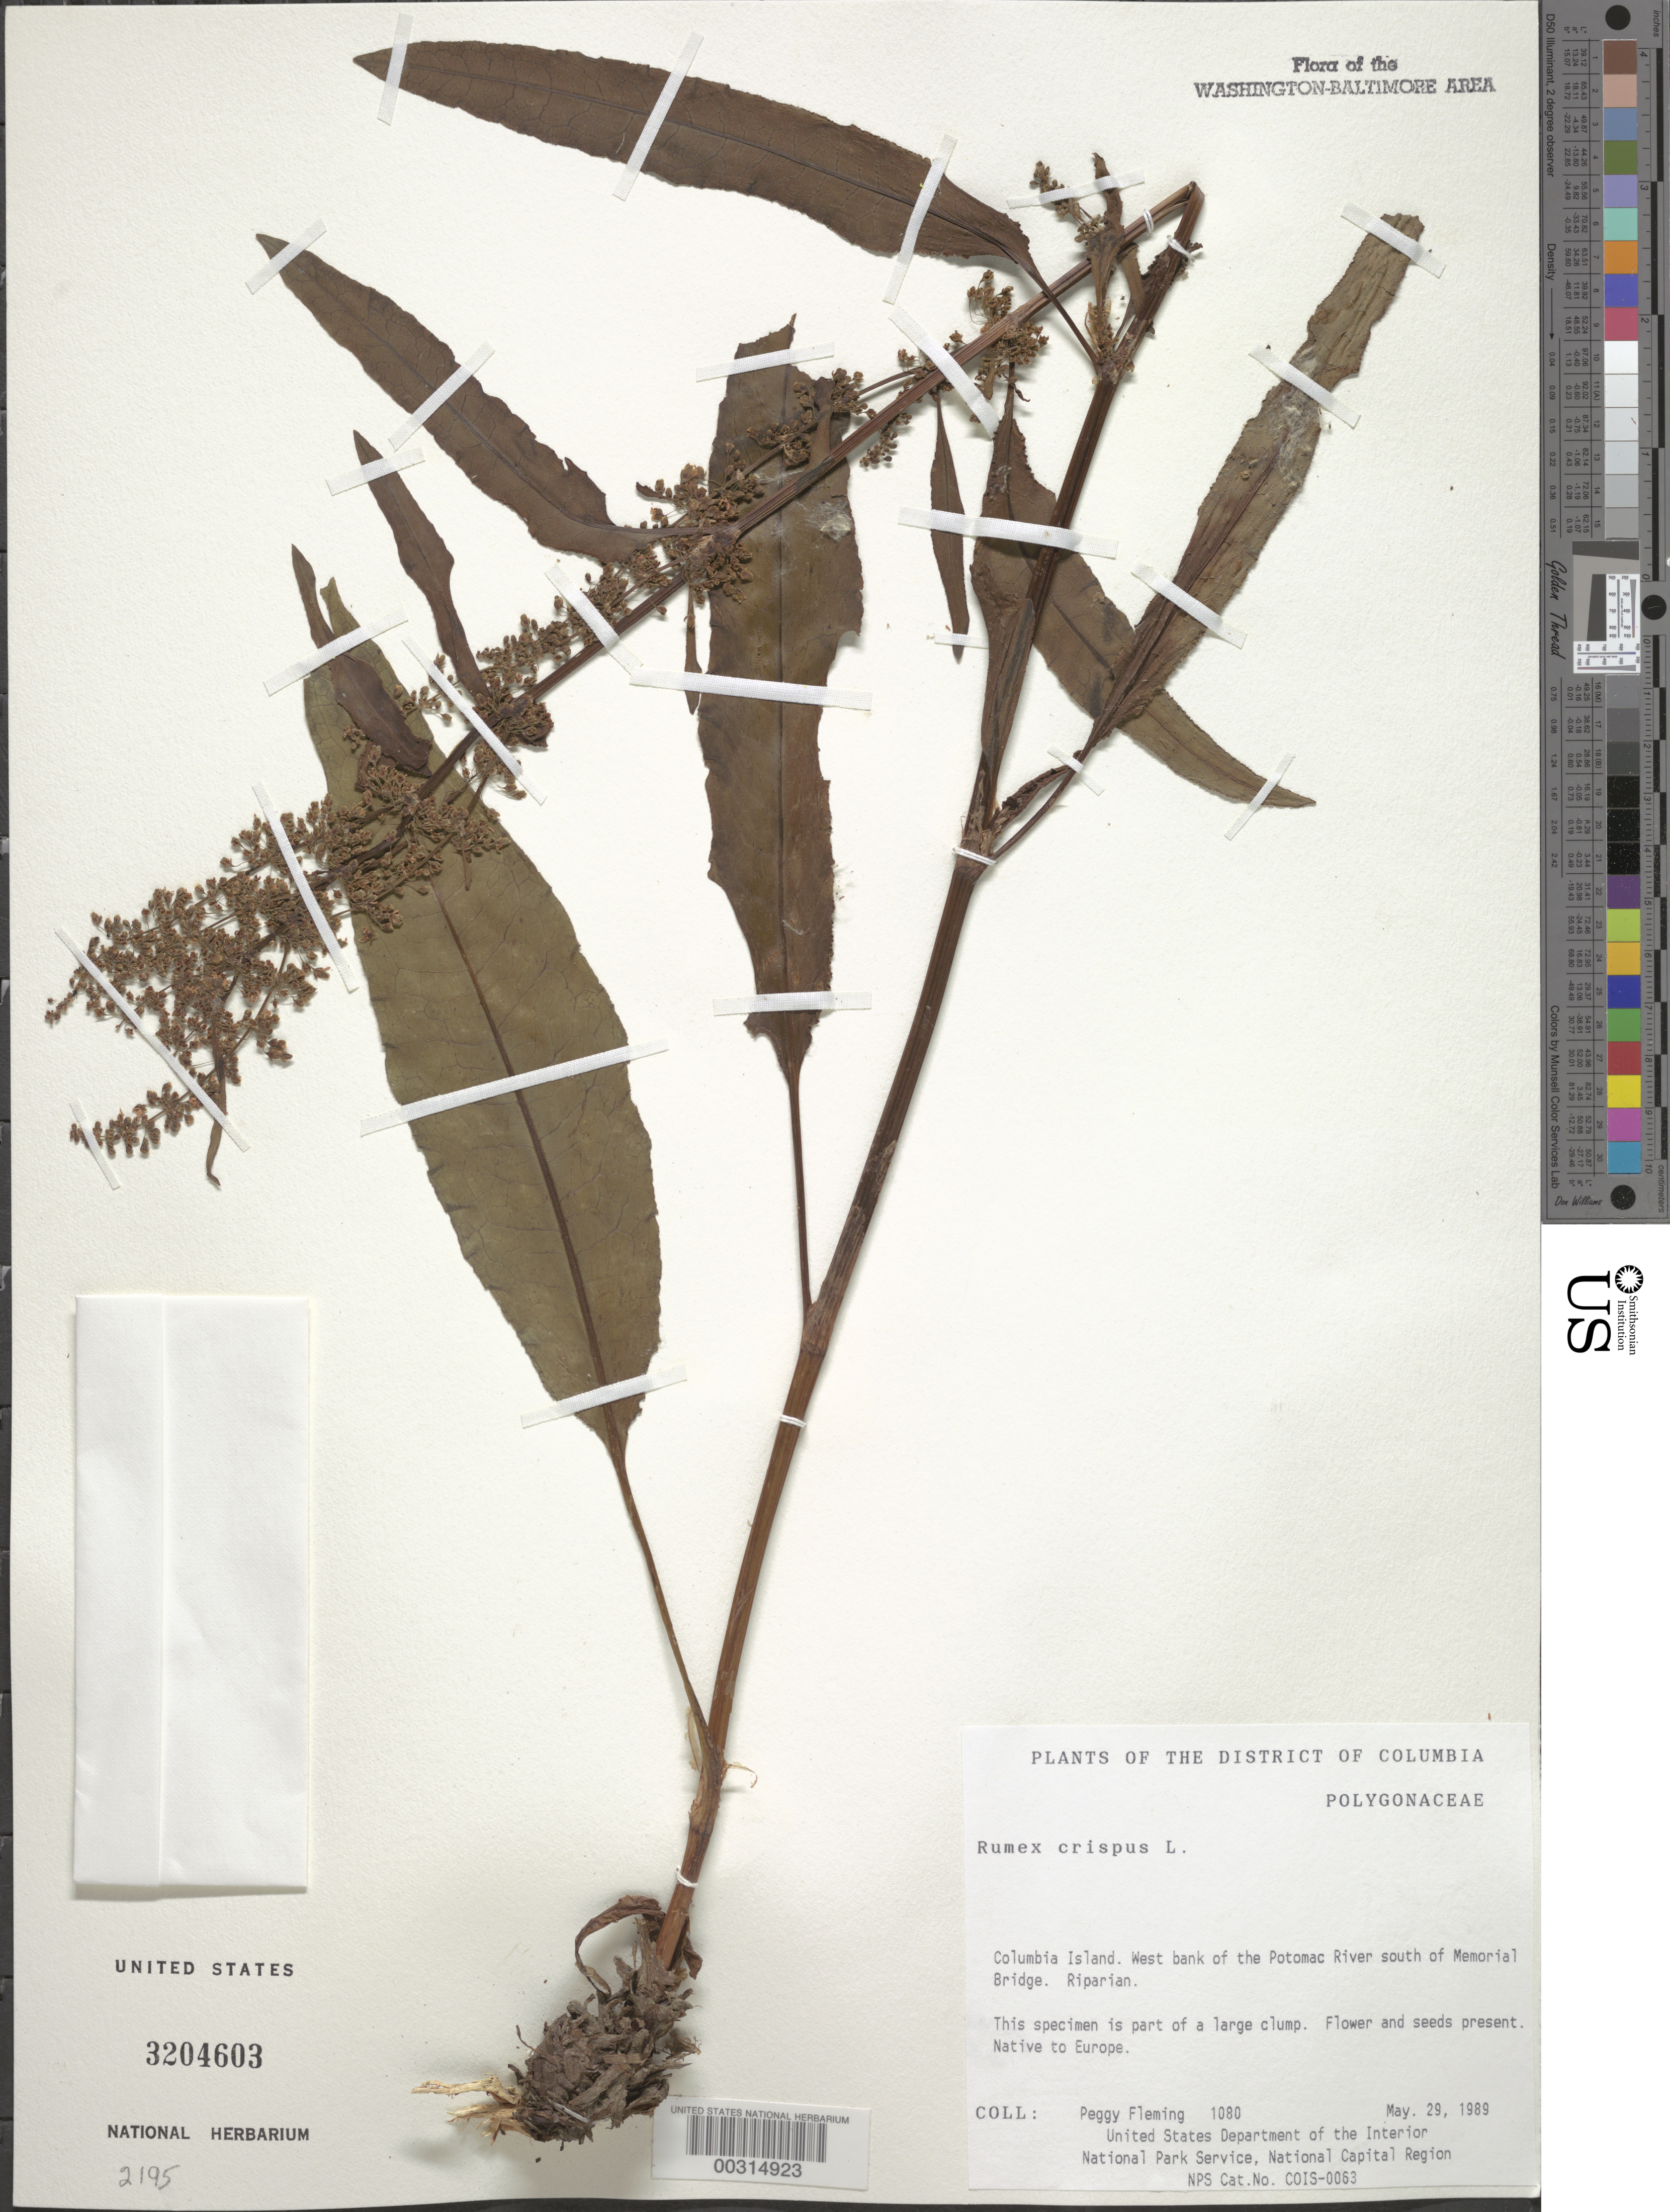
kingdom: Plantae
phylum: Tracheophyta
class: Magnoliopsida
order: Caryophyllales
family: Polygonaceae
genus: Rumex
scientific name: Rumex crispus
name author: L.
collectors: P. Fleming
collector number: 1080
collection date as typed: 29 May 1989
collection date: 1989-05-29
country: United States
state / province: District of Columbia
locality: Columbia Island, W bank of the Potomac River S of Memorial Bridge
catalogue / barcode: US 3204603